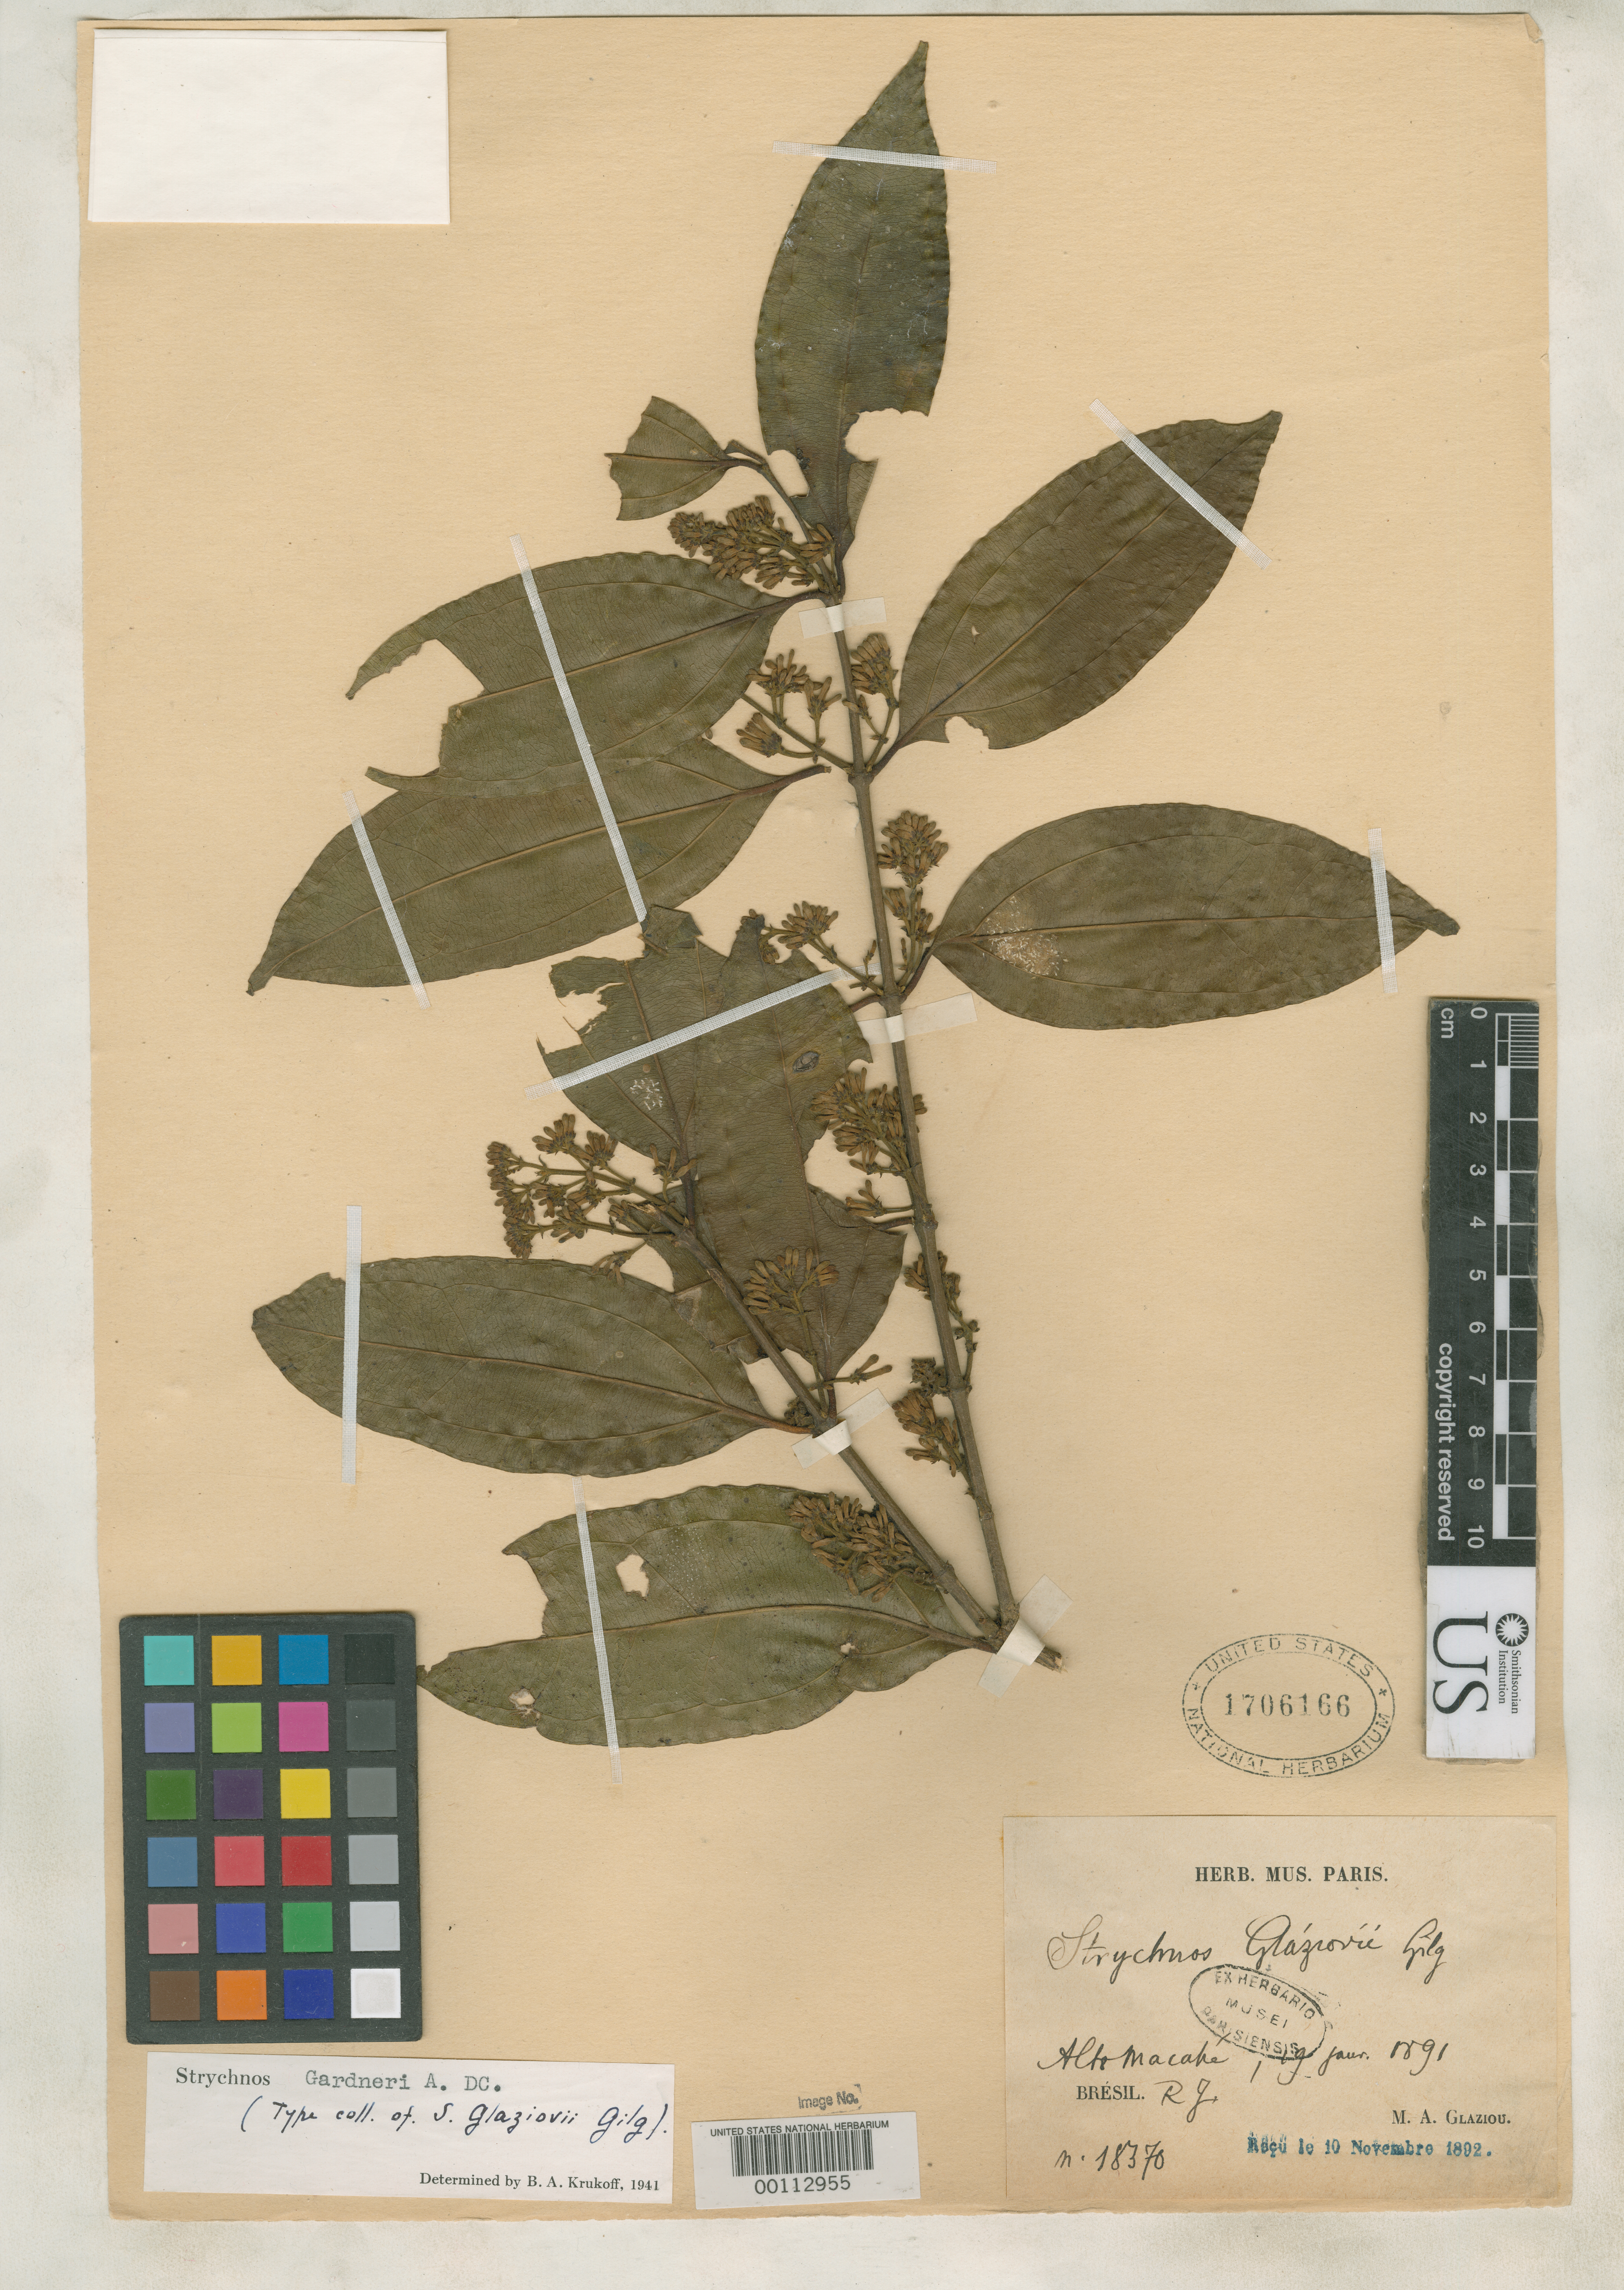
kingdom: Plantae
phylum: Tracheophyta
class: Magnoliopsida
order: Gentianales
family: Loganiaceae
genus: Strychnos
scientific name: Strychnos glaziouii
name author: Gilg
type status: Isotype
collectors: A. F. M. Glaziou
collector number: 18370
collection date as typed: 19 Jan 1891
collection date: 1891-01-19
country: Brazil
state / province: Río de Janeiro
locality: Alto Macahe.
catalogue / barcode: US 1706166